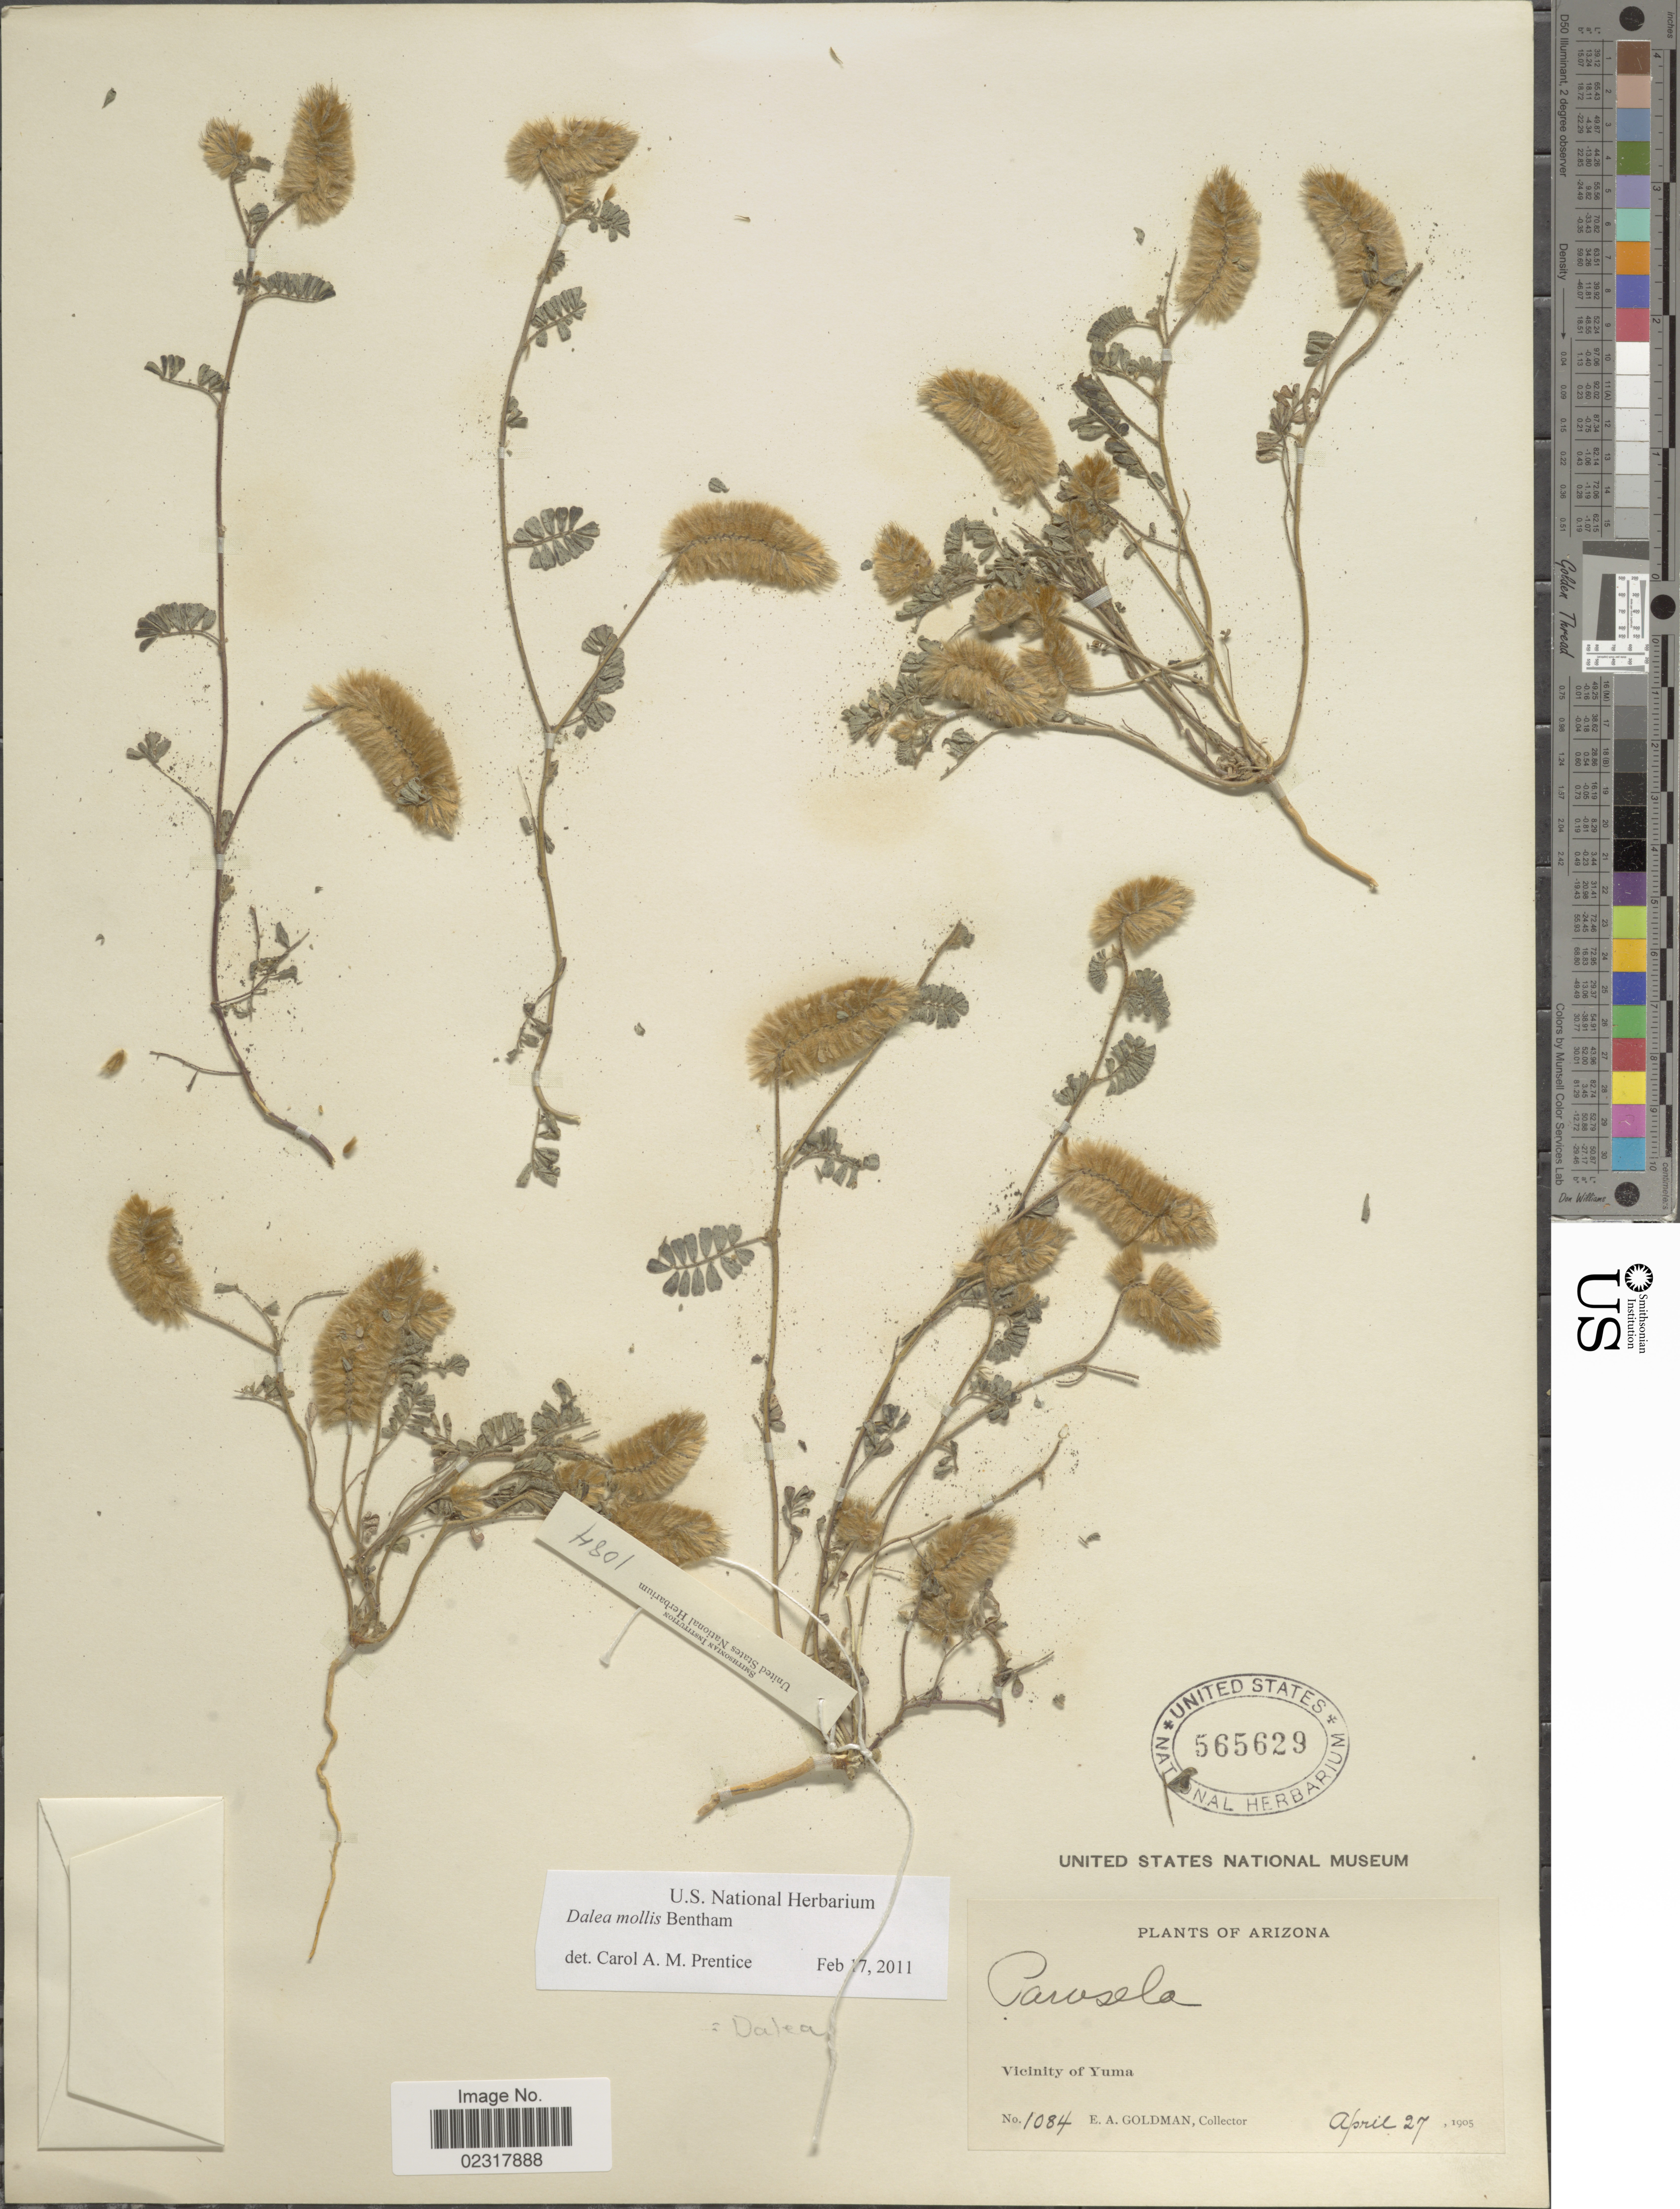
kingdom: Plantae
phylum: Tracheophyta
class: Magnoliopsida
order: Fabales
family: Fabaceae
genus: Dalea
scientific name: Dalea mollis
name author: Benth.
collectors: E. A. Goldman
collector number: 1084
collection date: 1905-04-27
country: United States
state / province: Arizona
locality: Vicinity of Yuma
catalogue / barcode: US 565629